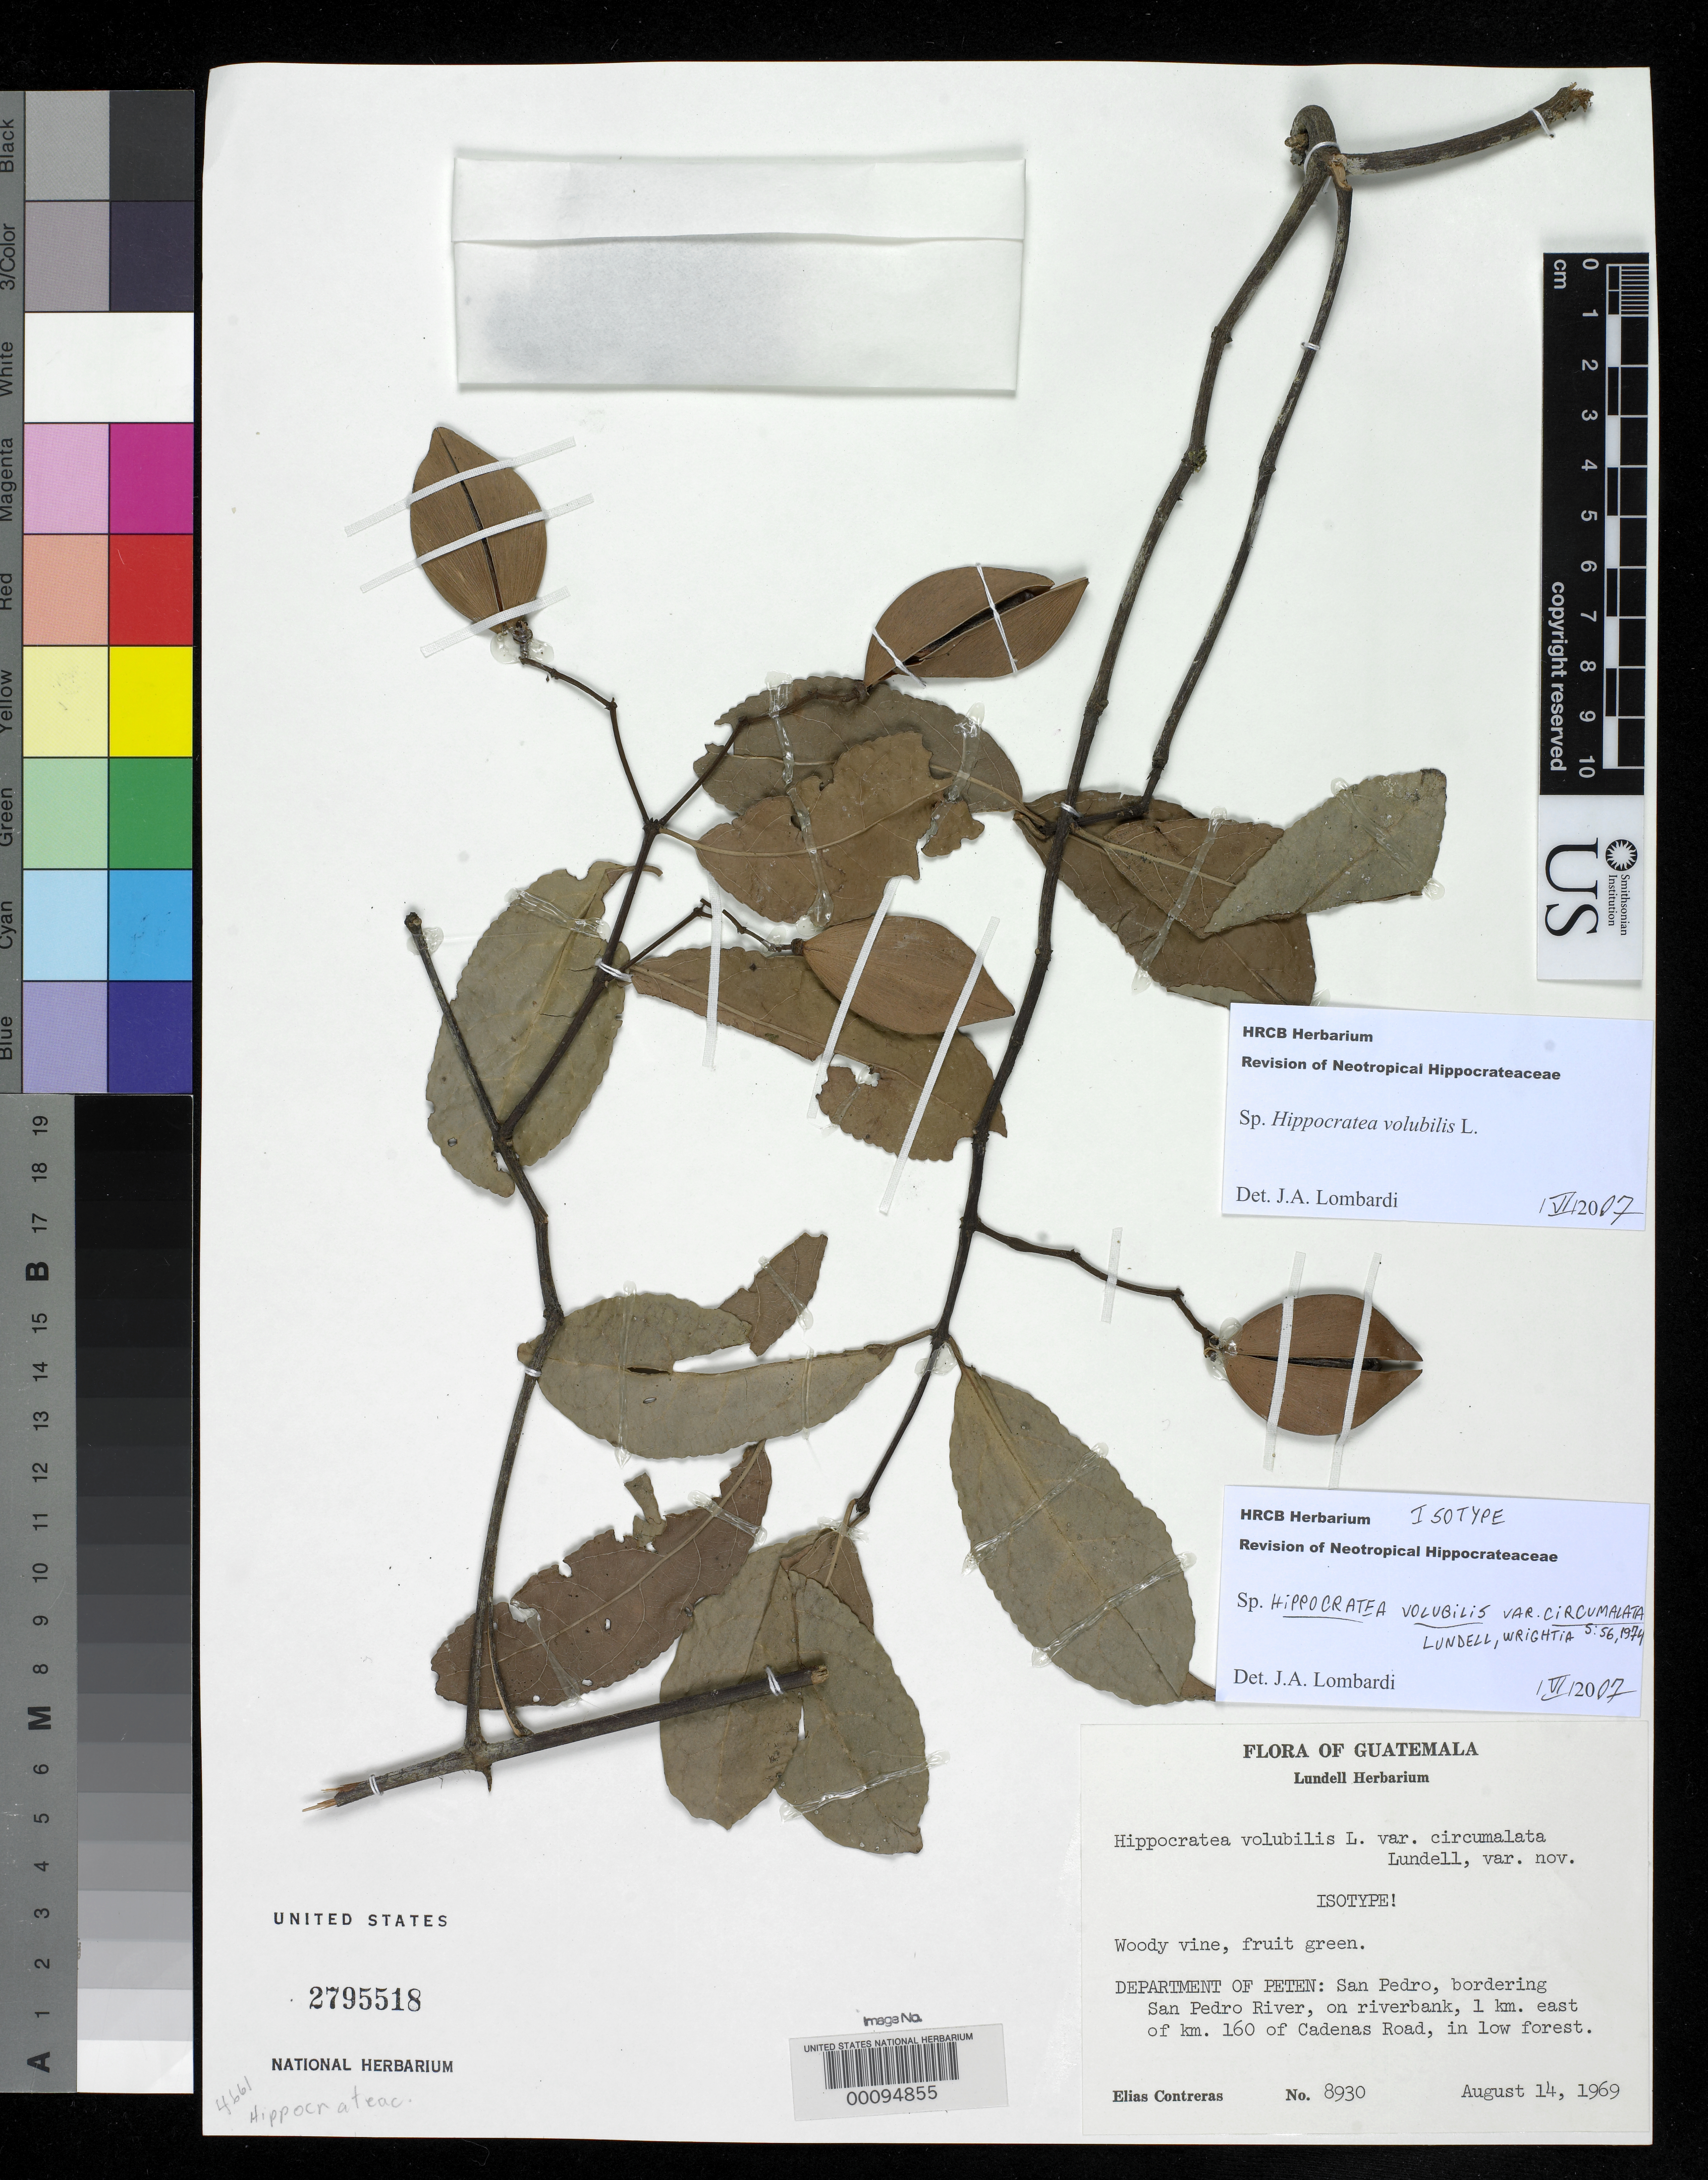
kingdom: Plantae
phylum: Tracheophyta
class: Magnoliopsida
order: Celastrales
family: Celastraceae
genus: Hippocratea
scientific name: Hippocratea volubilis var. circumalata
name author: Lundell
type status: Isotype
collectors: E. Contreras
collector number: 8930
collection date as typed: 14 Aug 1969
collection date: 1969-08-14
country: Guatemala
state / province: El Petén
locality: San Pedro, 1 km. east of Cadenas road.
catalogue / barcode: US 2795518